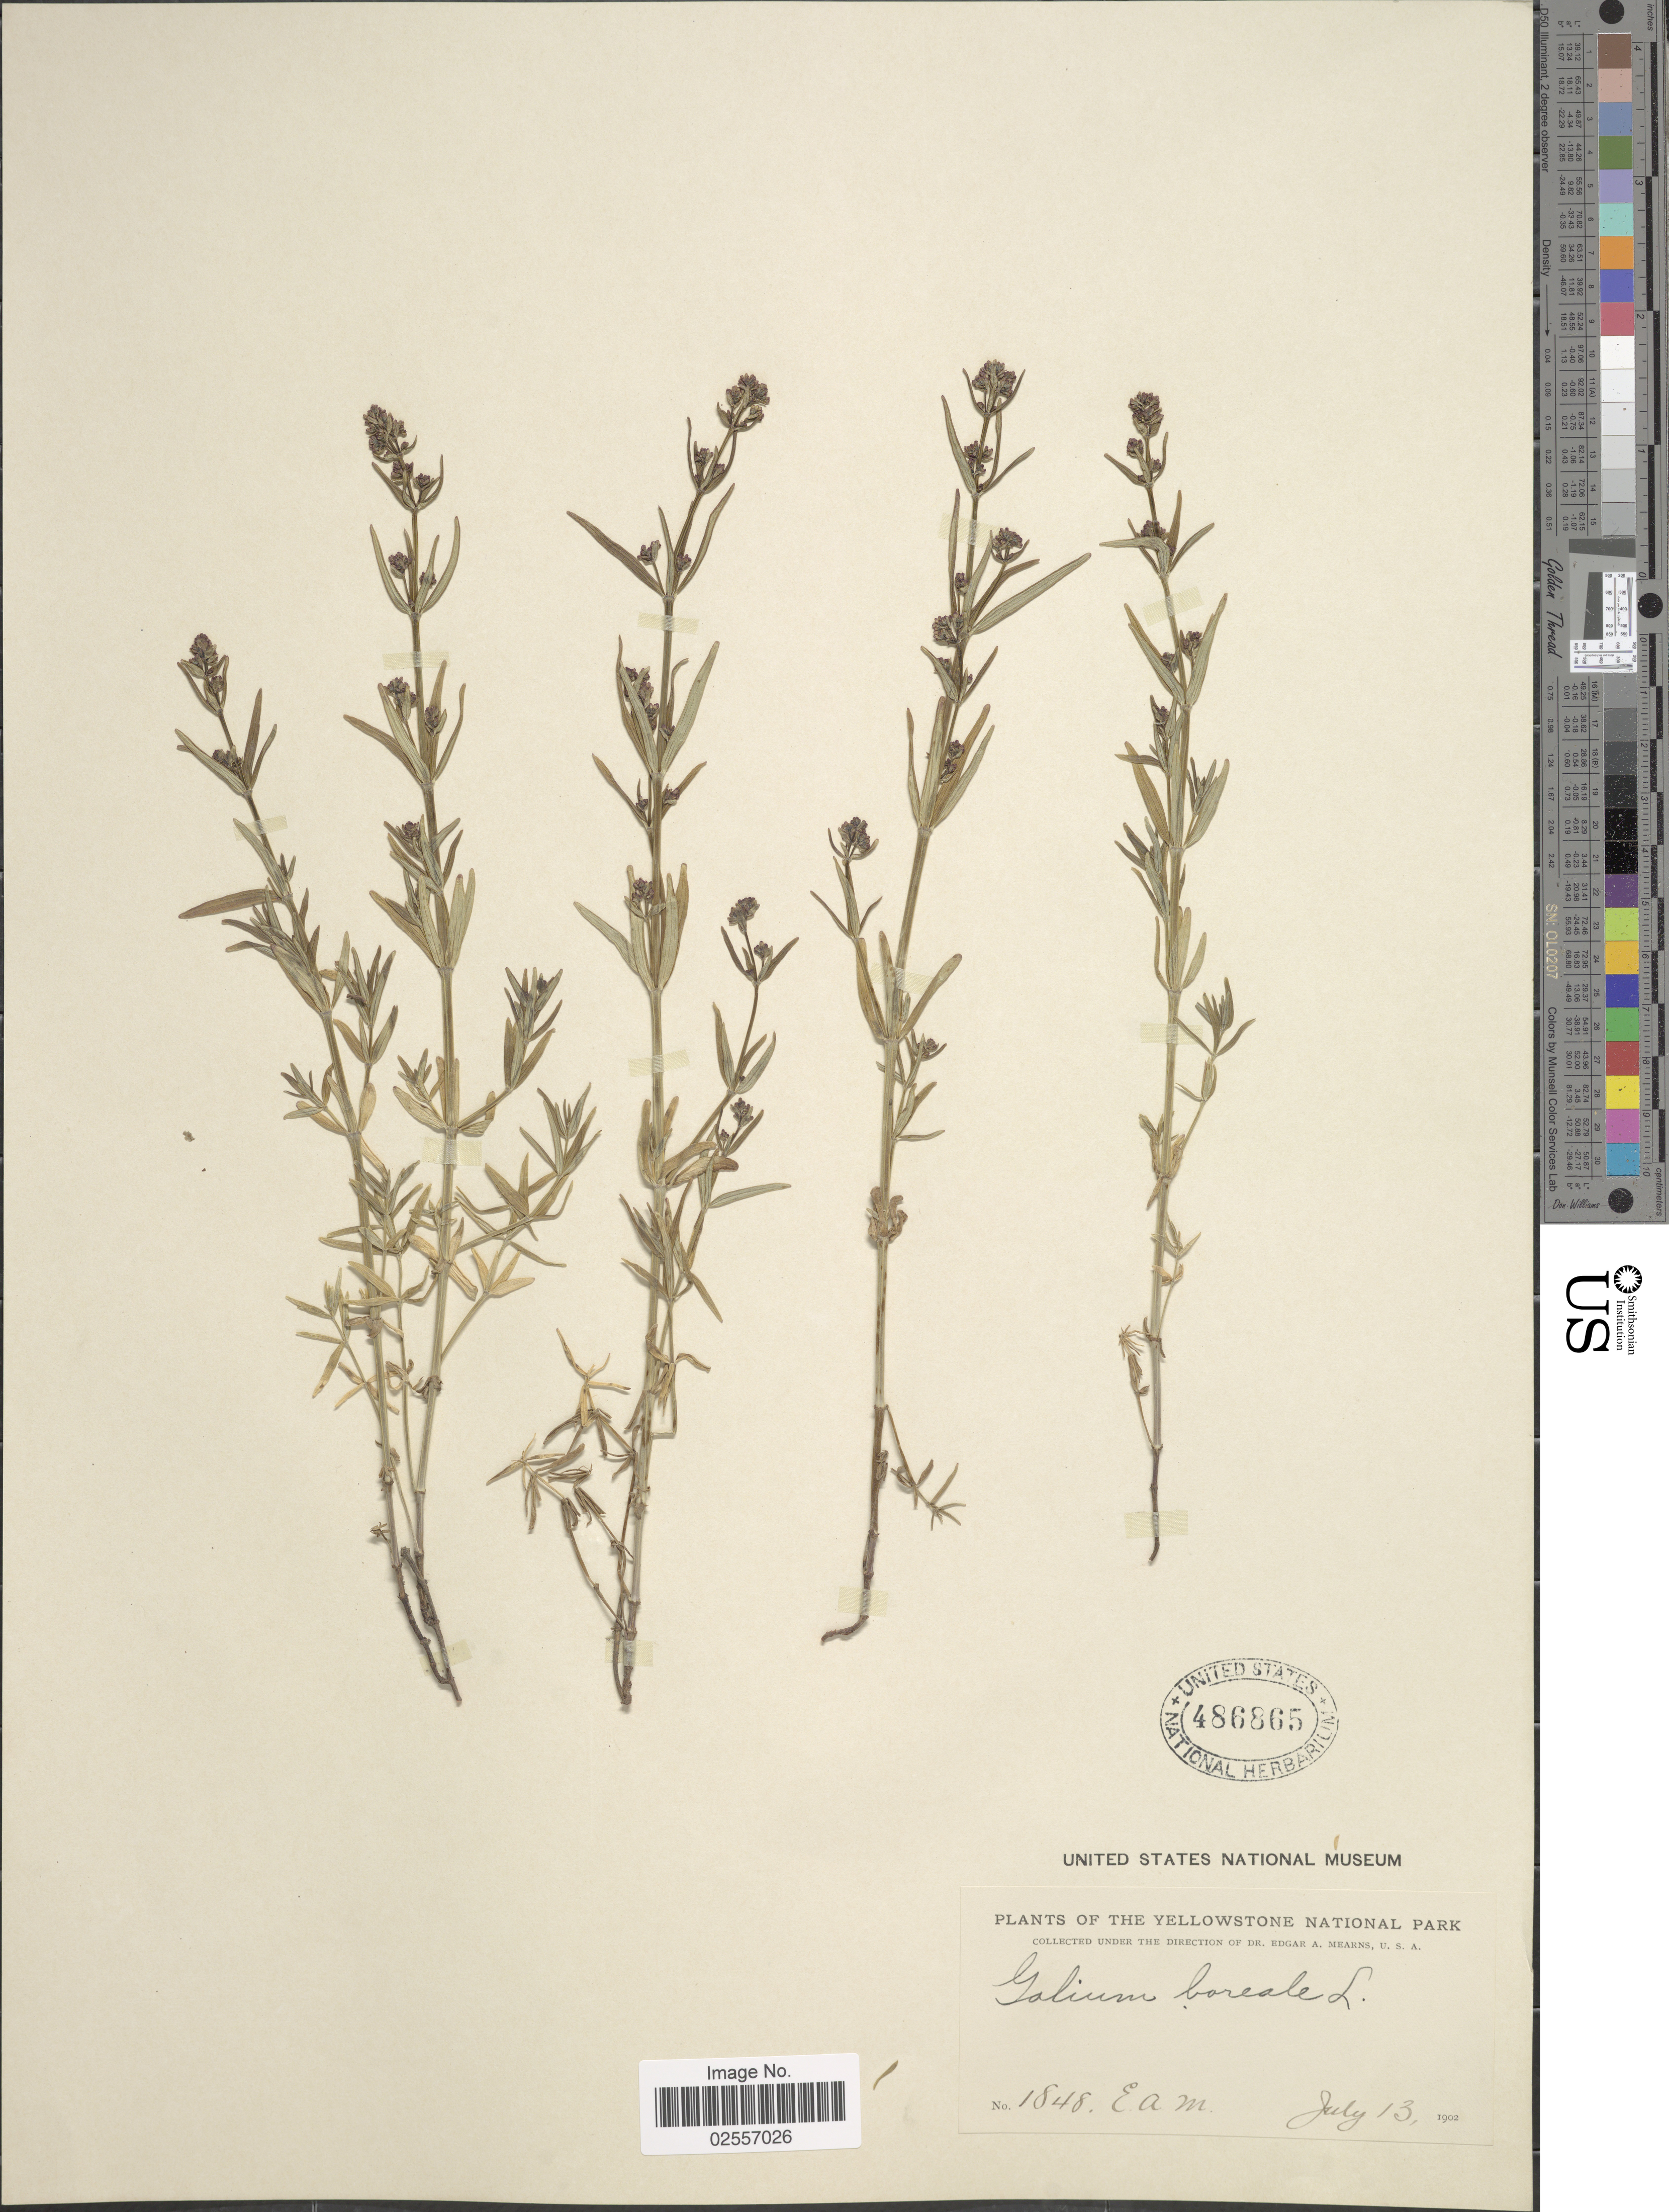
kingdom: Plantae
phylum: Tracheophyta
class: Magnoliopsida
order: Gentianales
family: Rubiaceae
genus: Galium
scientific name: Galium boreale L.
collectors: E. A. Mearns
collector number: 1848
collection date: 1902-07-13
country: United States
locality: Yellowstone National Park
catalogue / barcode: US 486865